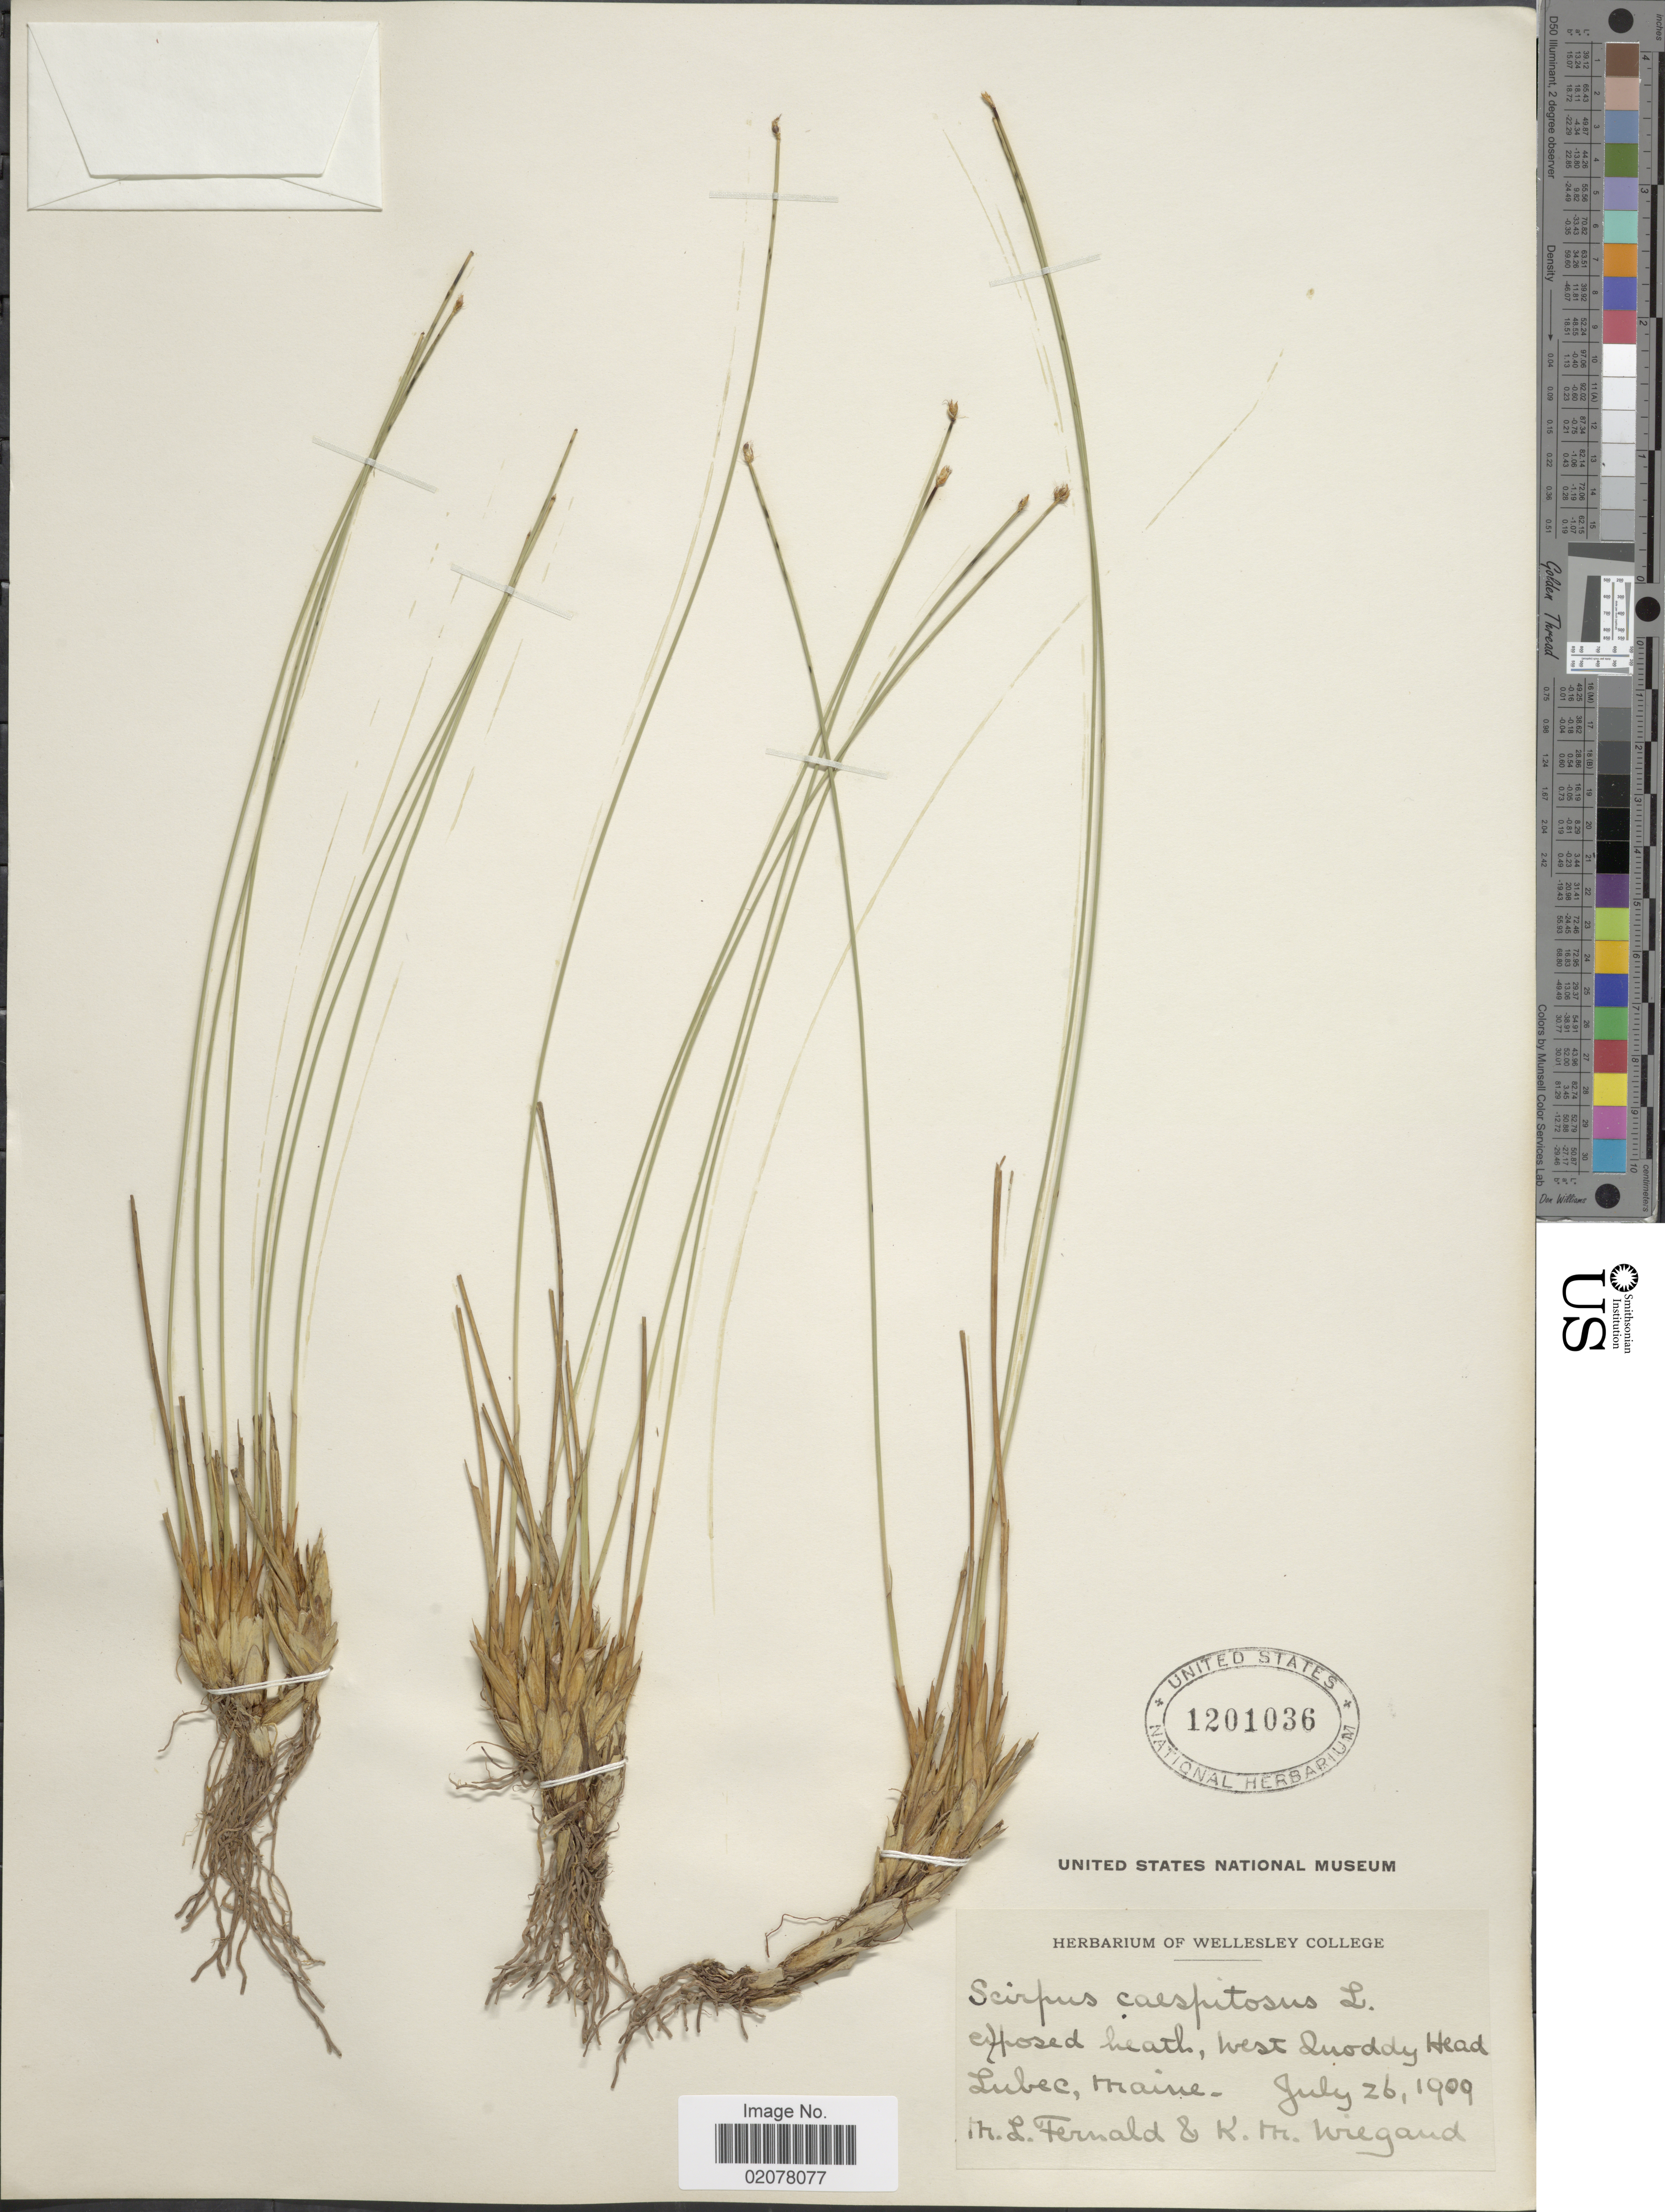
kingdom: Plantae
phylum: Tracheophyta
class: Liliopsida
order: Poales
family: Cyperaceae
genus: Trichophorum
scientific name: Trichophorum cespitosum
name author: (L.) Hartm.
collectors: M. L. Fernald & K. M. Wiegand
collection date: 1909-07-26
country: United States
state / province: Maine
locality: Exposed heath, West Quoddy Head, Lubec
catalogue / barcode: US 1201036